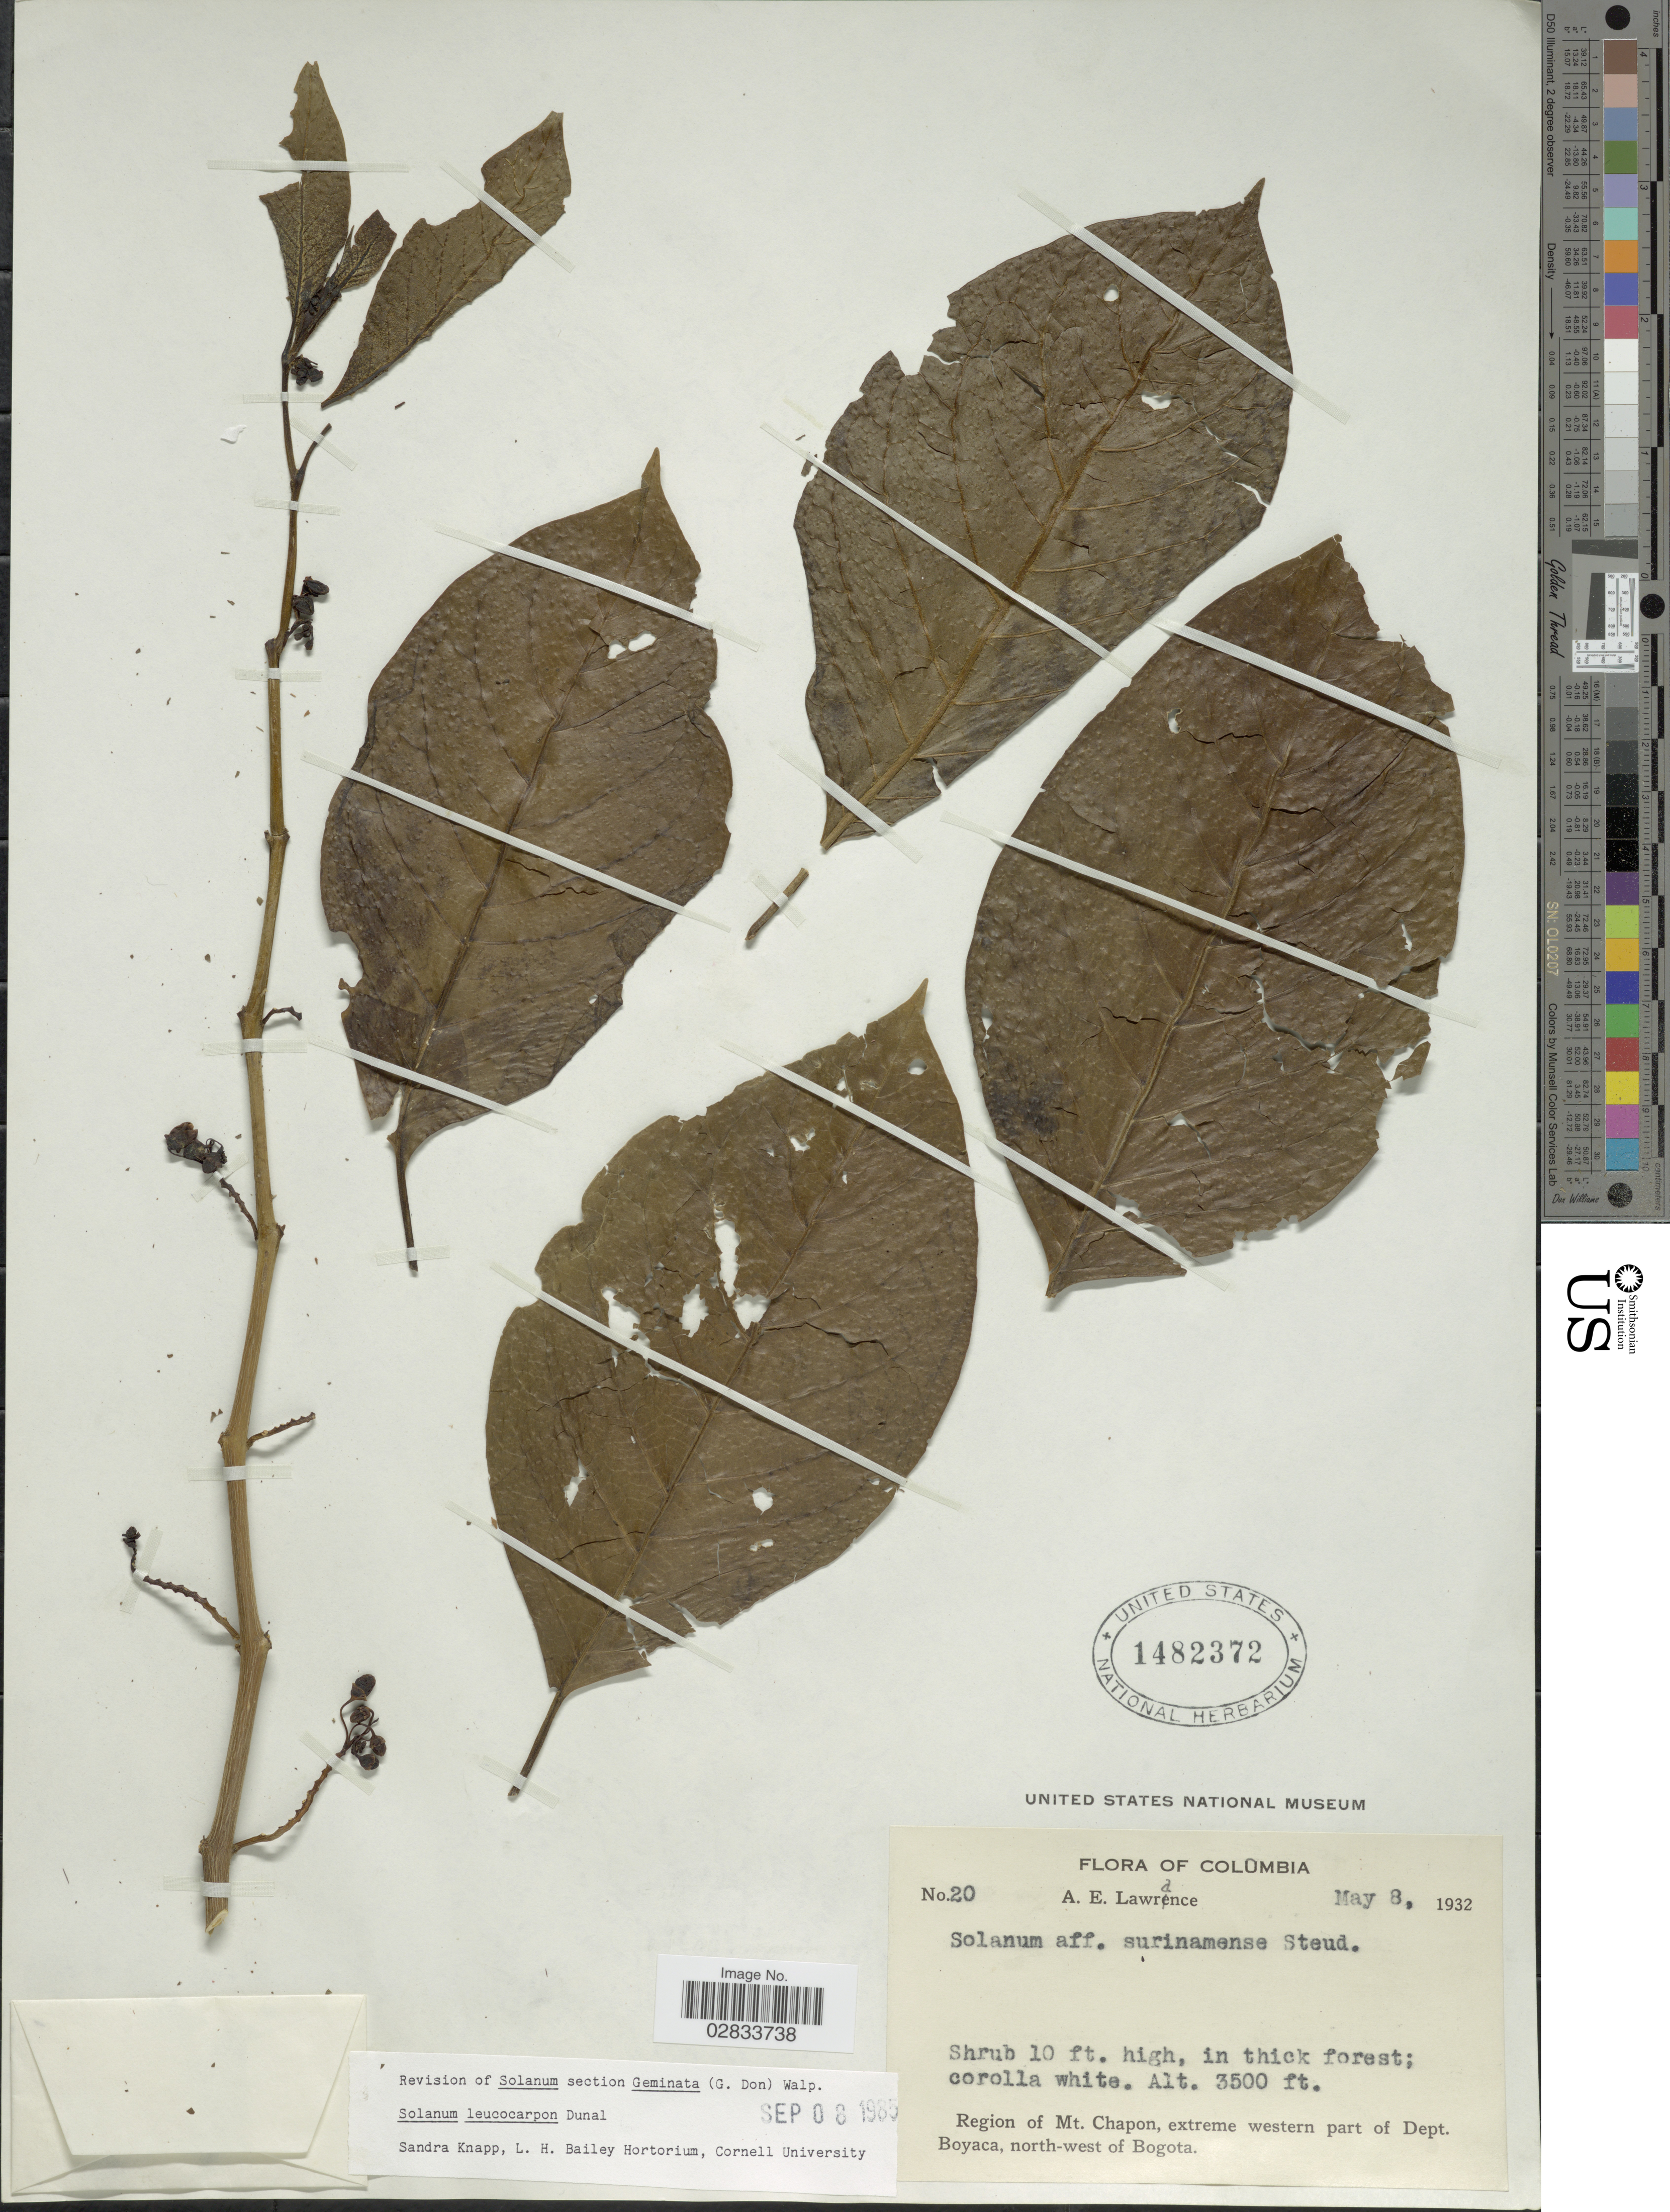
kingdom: Plantae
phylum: Tracheophyta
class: Magnoliopsida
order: Solanales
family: Solanaceae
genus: Solanum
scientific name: Solanum leucocarpon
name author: Dunal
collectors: A. Lawrance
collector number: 20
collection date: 1932-05-08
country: Colombia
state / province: Boyacá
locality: Region of Mt. Chapon, extreme western part of Dept. Boyaca, north-west of Bogota.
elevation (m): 1067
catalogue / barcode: US 1482372